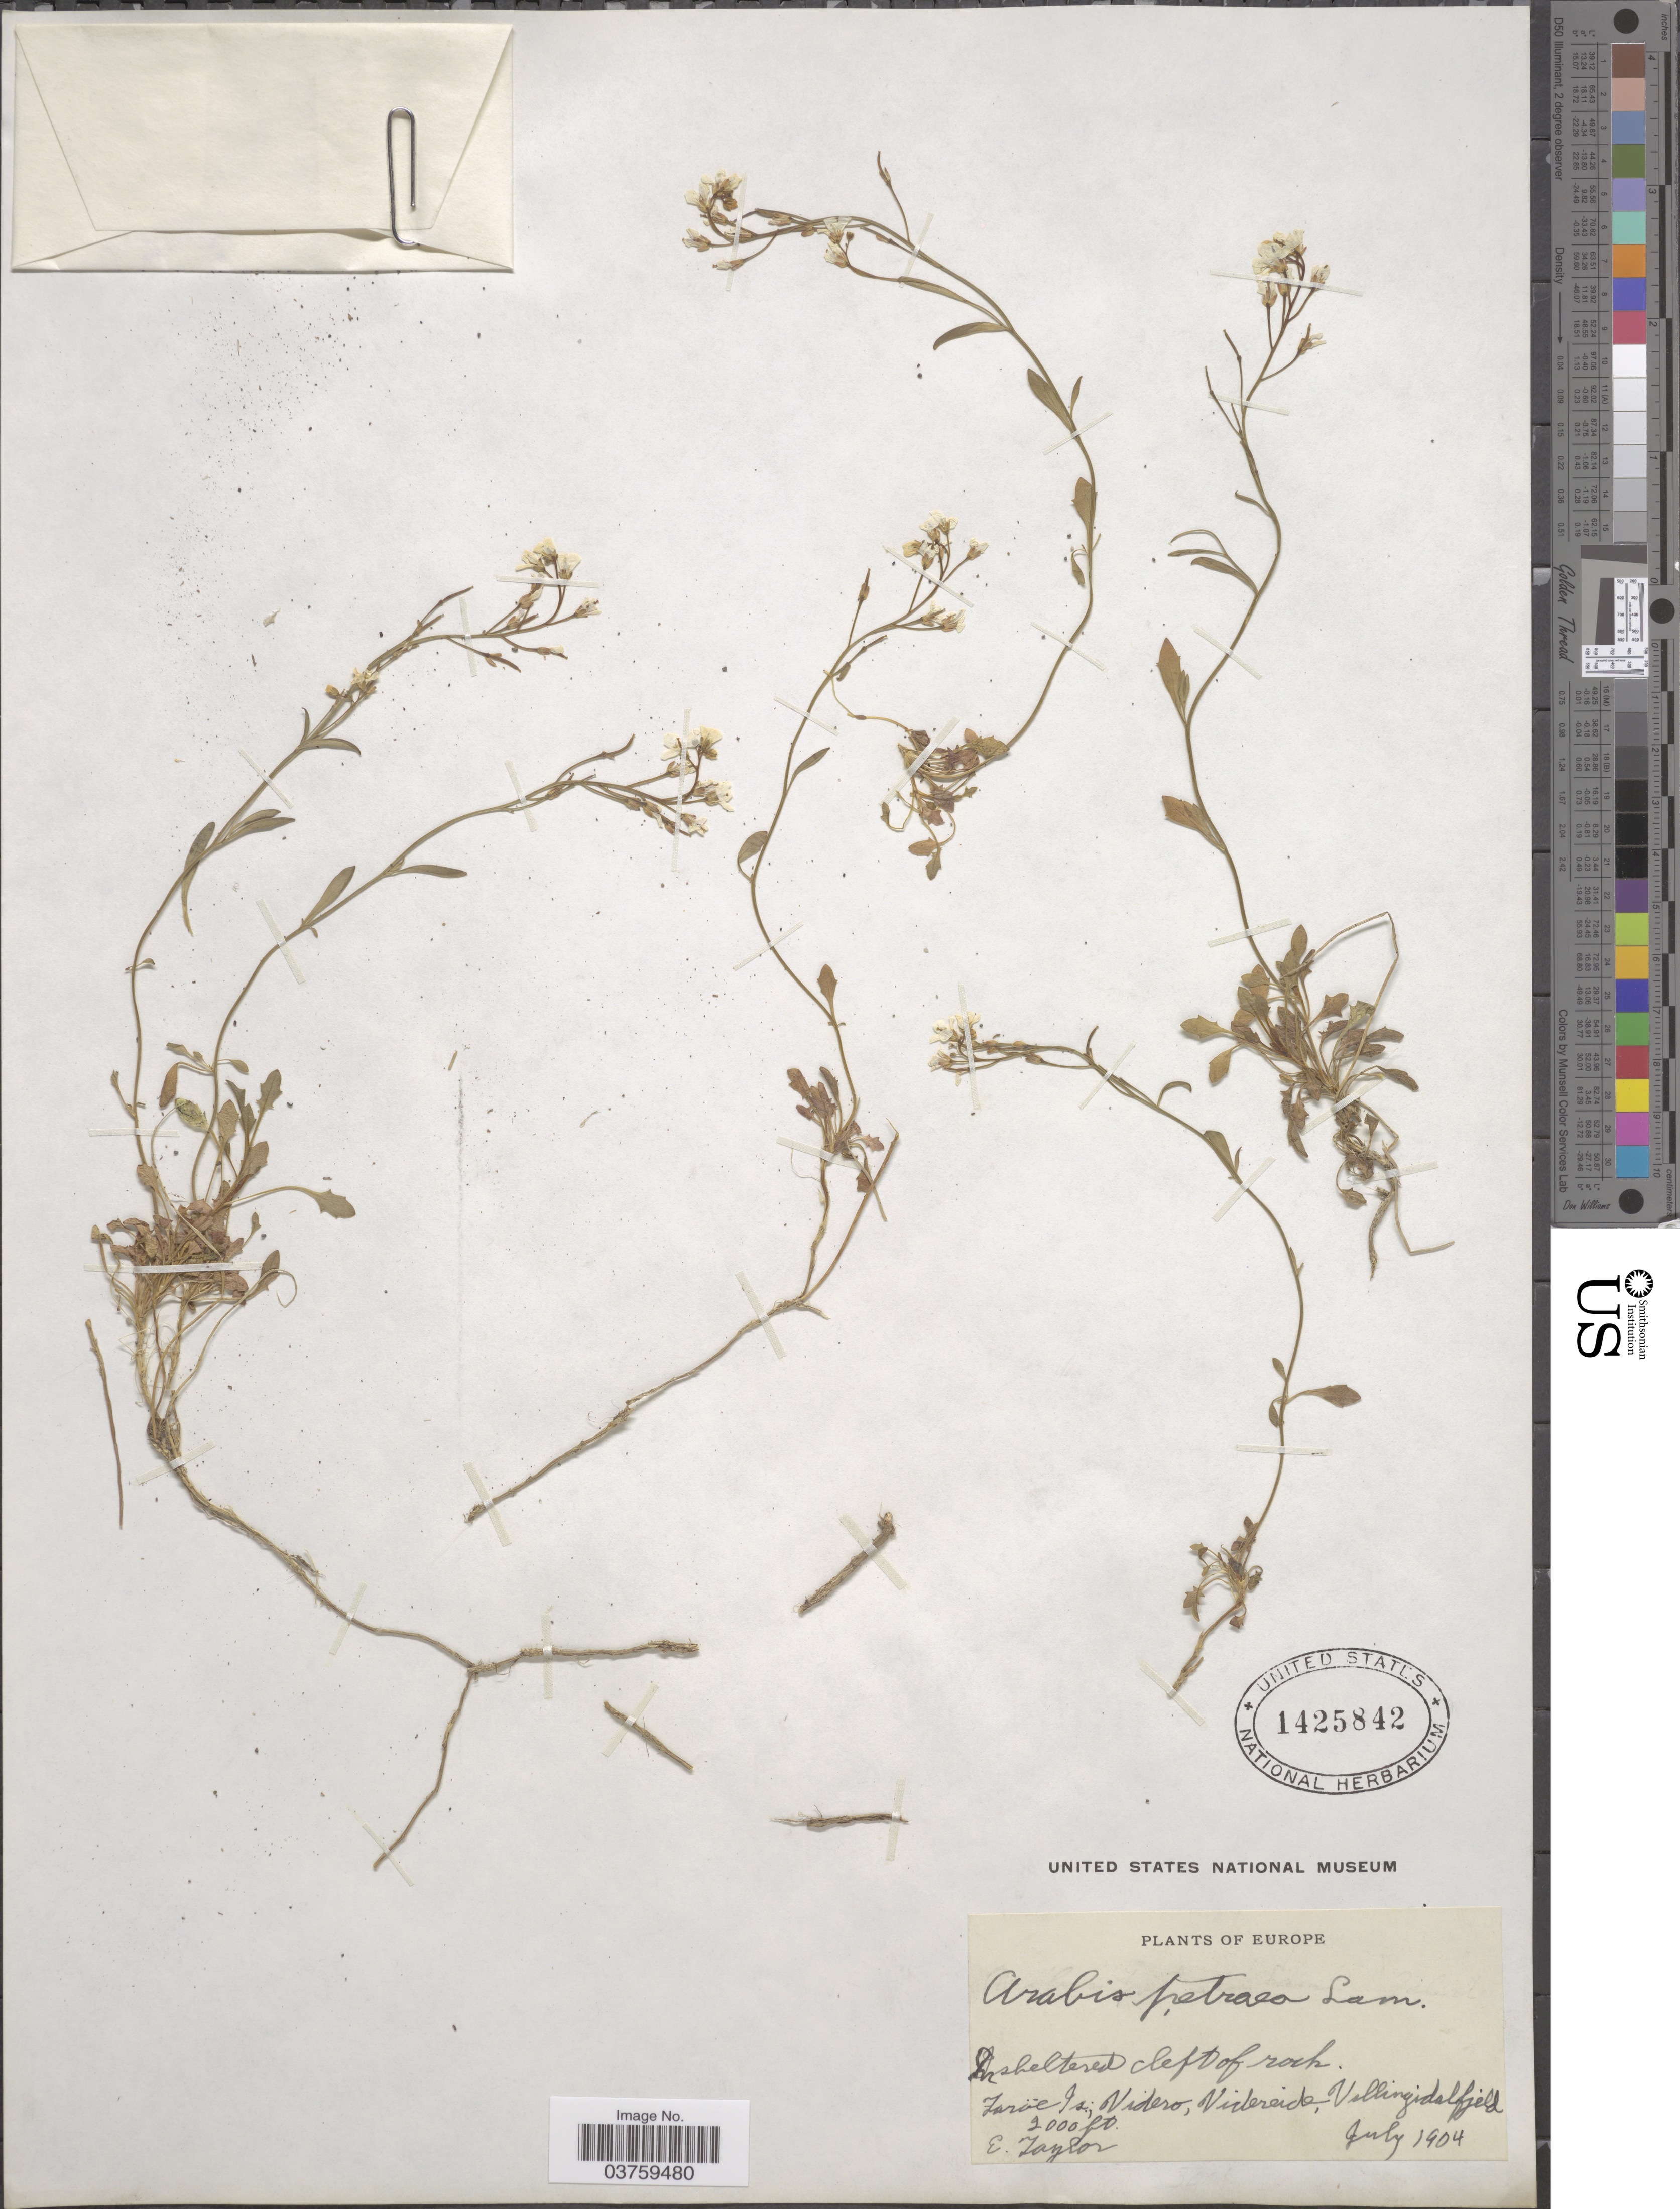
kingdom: Plantae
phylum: Tracheophyta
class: Magnoliopsida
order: Brassicales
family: Brassicaceae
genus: Arabis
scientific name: Arabis petraea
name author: (L.) Lam.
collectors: E. Taylor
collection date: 1904-07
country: Faroe Islands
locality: Europe. Sheltered cleft of rock. Faröe Is.; Videro, Videreide, Villingidalfjeld.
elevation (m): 610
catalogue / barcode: US 1425842